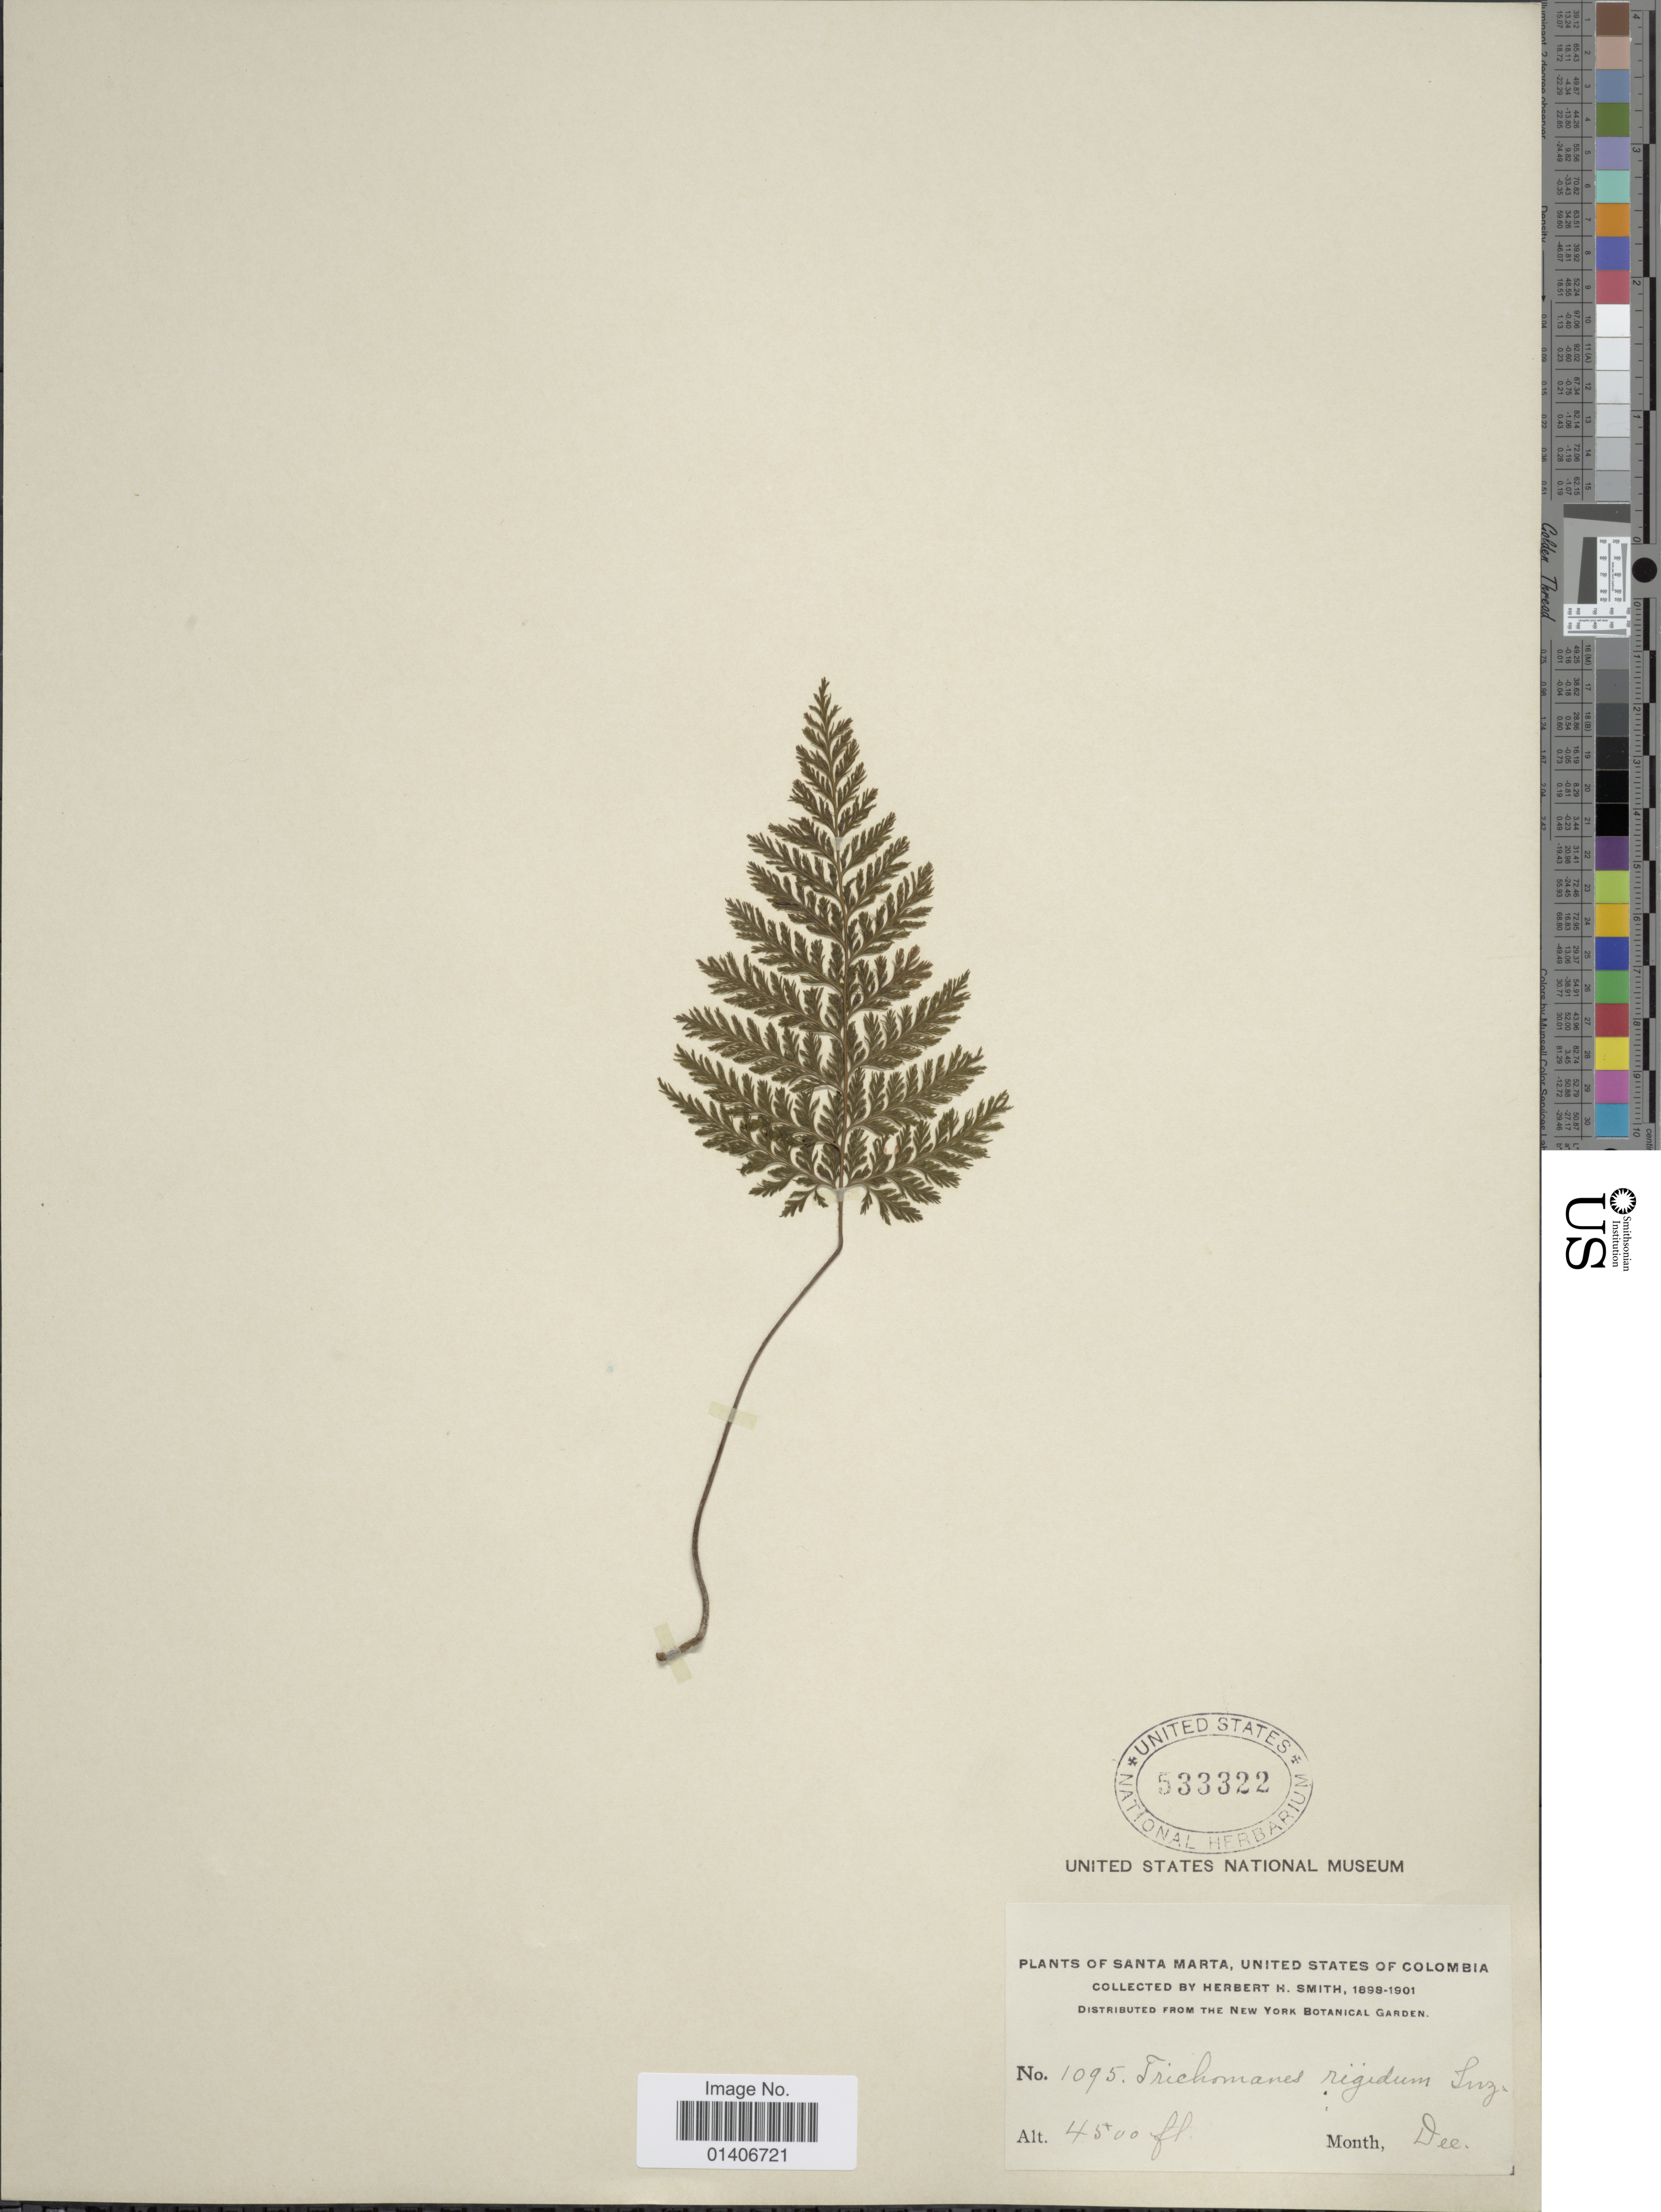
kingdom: Plantae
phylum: Tracheophyta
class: Polypodiopsida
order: Hymenophyllales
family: Hymenophyllaceae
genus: Abrodictyum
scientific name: Abrodictyum rigidum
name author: (Sw.) Ebihara & Dubuisson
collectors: Herbert H. Smith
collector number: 1095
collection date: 1898-12/1901-12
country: Colombia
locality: Santa Marta, United States of Colombia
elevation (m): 1372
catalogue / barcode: US 533322